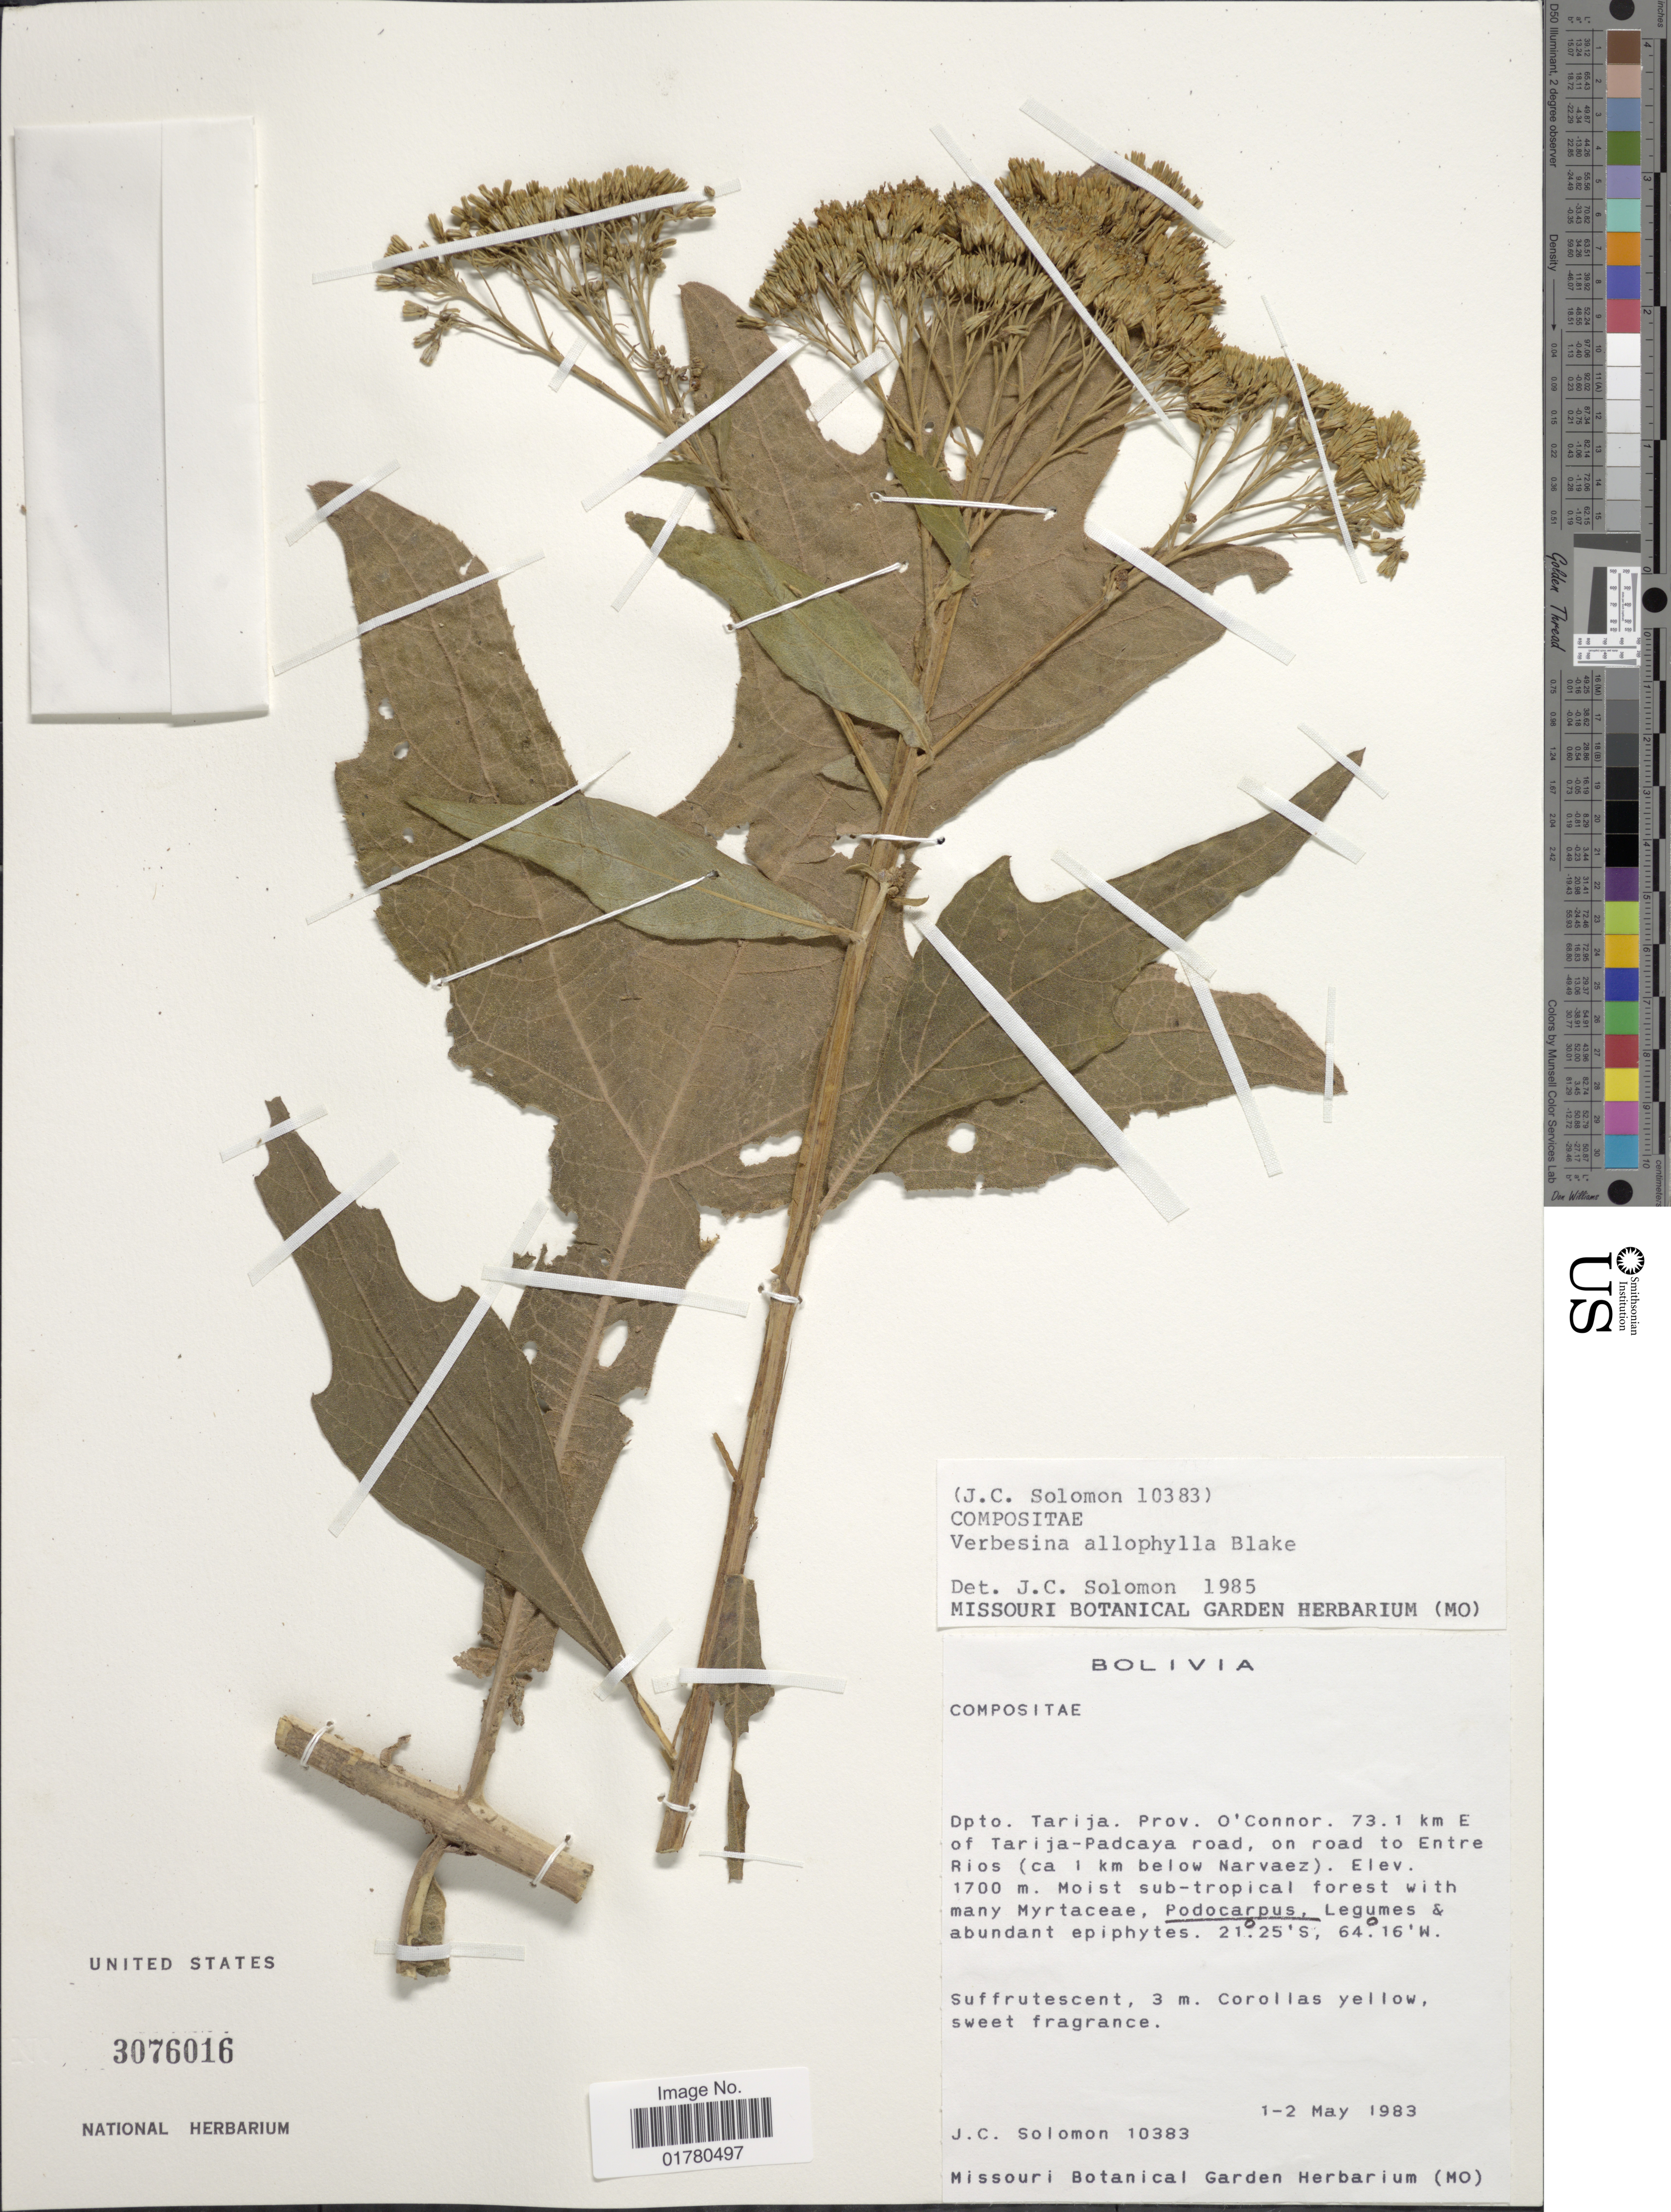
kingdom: Plantae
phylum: Tracheophyta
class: Magnoliopsida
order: Asterales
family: Asteraceae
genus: Verbesina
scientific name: Verbesina allophylla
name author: Blake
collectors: J. Soloman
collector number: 10383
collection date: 1983-05-01/1983-05-02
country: Bolivia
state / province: Tarija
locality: Dpto Tarija. Prov. O'Connor. 73.1 km E of Tarija-Padcaya road, on road to Entre Rios (ca 1 km below Narvaez)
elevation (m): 1700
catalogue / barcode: US 3076016